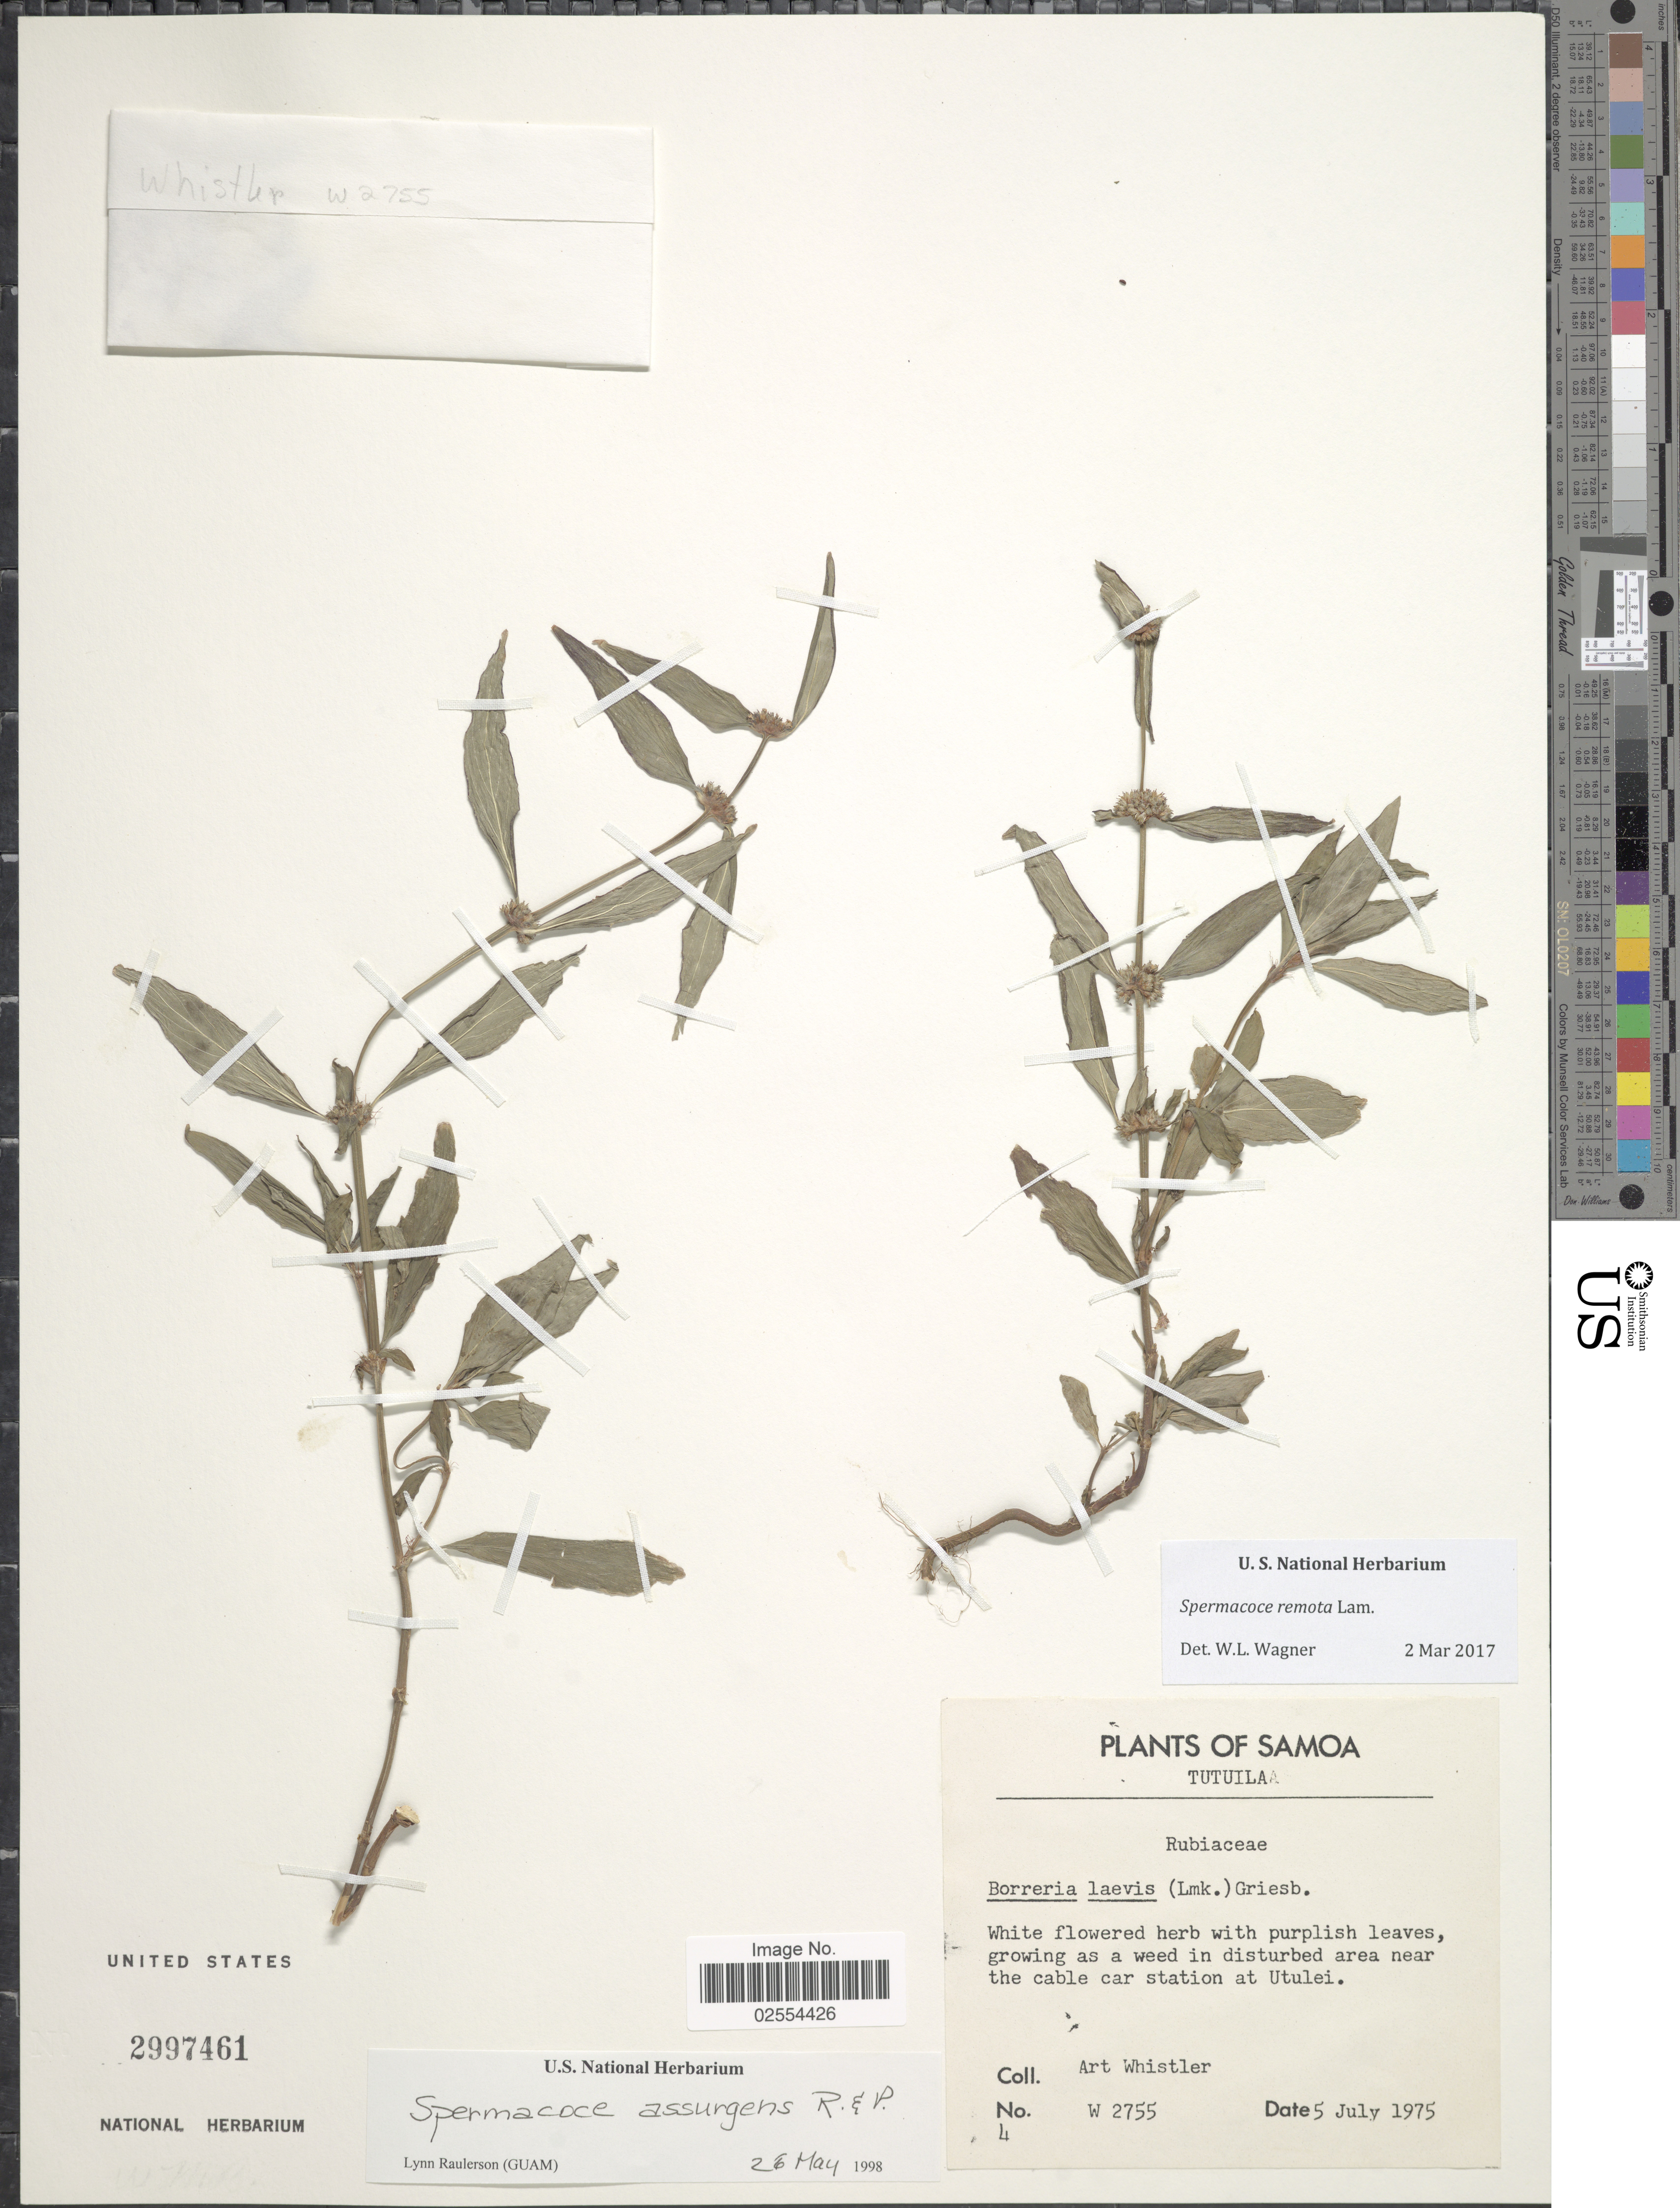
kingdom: Plantae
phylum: Tracheophyta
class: Magnoliopsida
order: Gentianales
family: Rubiaceae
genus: Spermacoce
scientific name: Spermacoce remota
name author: Lam.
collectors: A. Whistler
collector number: W 2755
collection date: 1975-07-05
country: American Samoa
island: Tutuila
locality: Tutuila, growing as a weed in disturbed area near the cable car station at Utulei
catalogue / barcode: US 2997461